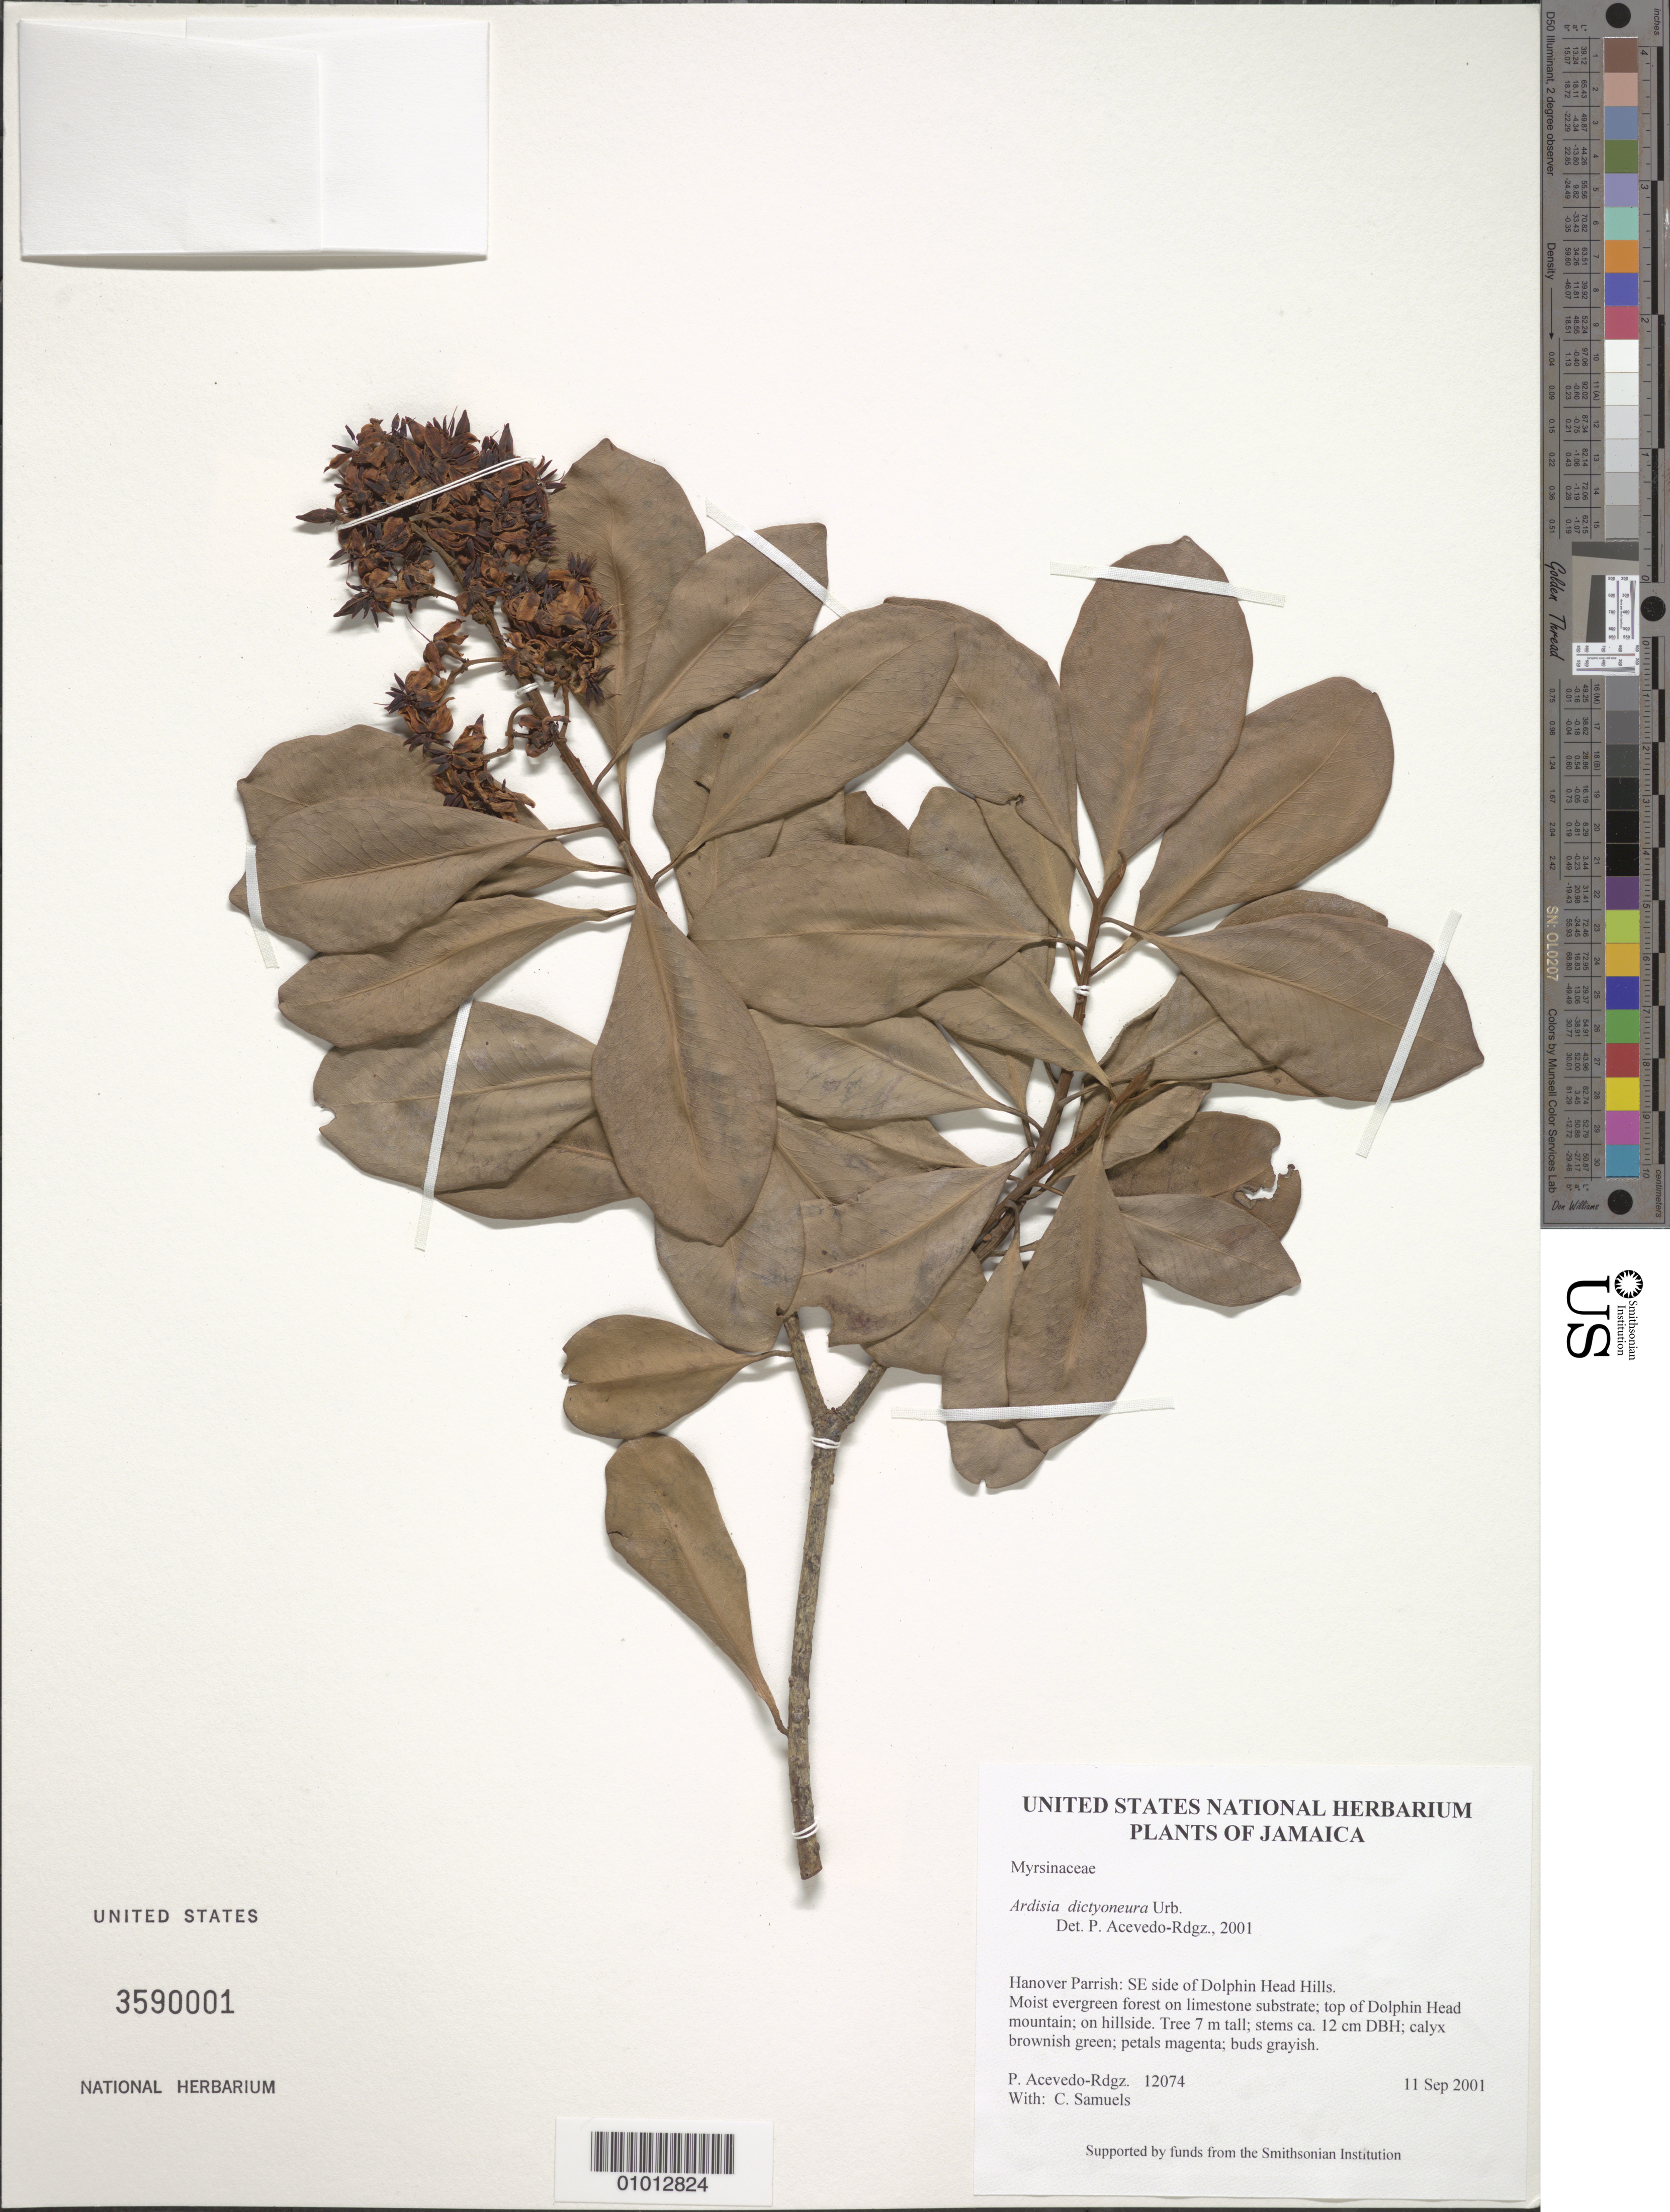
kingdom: Plantae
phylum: Tracheophyta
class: Magnoliopsida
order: Ericales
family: Primulaceae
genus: Ardisia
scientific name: Ardisia dictyoneura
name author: Urb.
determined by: Acevedo-Rodríguez, P., (BOT), Smithsonian Institution - National Museum of Natural History (UNITED STATES)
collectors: P. Acevedo-Rodr. & C. Samuels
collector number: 12074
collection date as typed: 11 Sep 2001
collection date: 2001-09-11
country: Jamaica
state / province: Hanover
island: Jamaica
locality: Hanover Parrish: SE side of Dolphin Head Hills.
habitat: Moist evergreen forest on limestone substrate; top of Dolphin Head mountain; on hillside.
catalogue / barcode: US 3590001